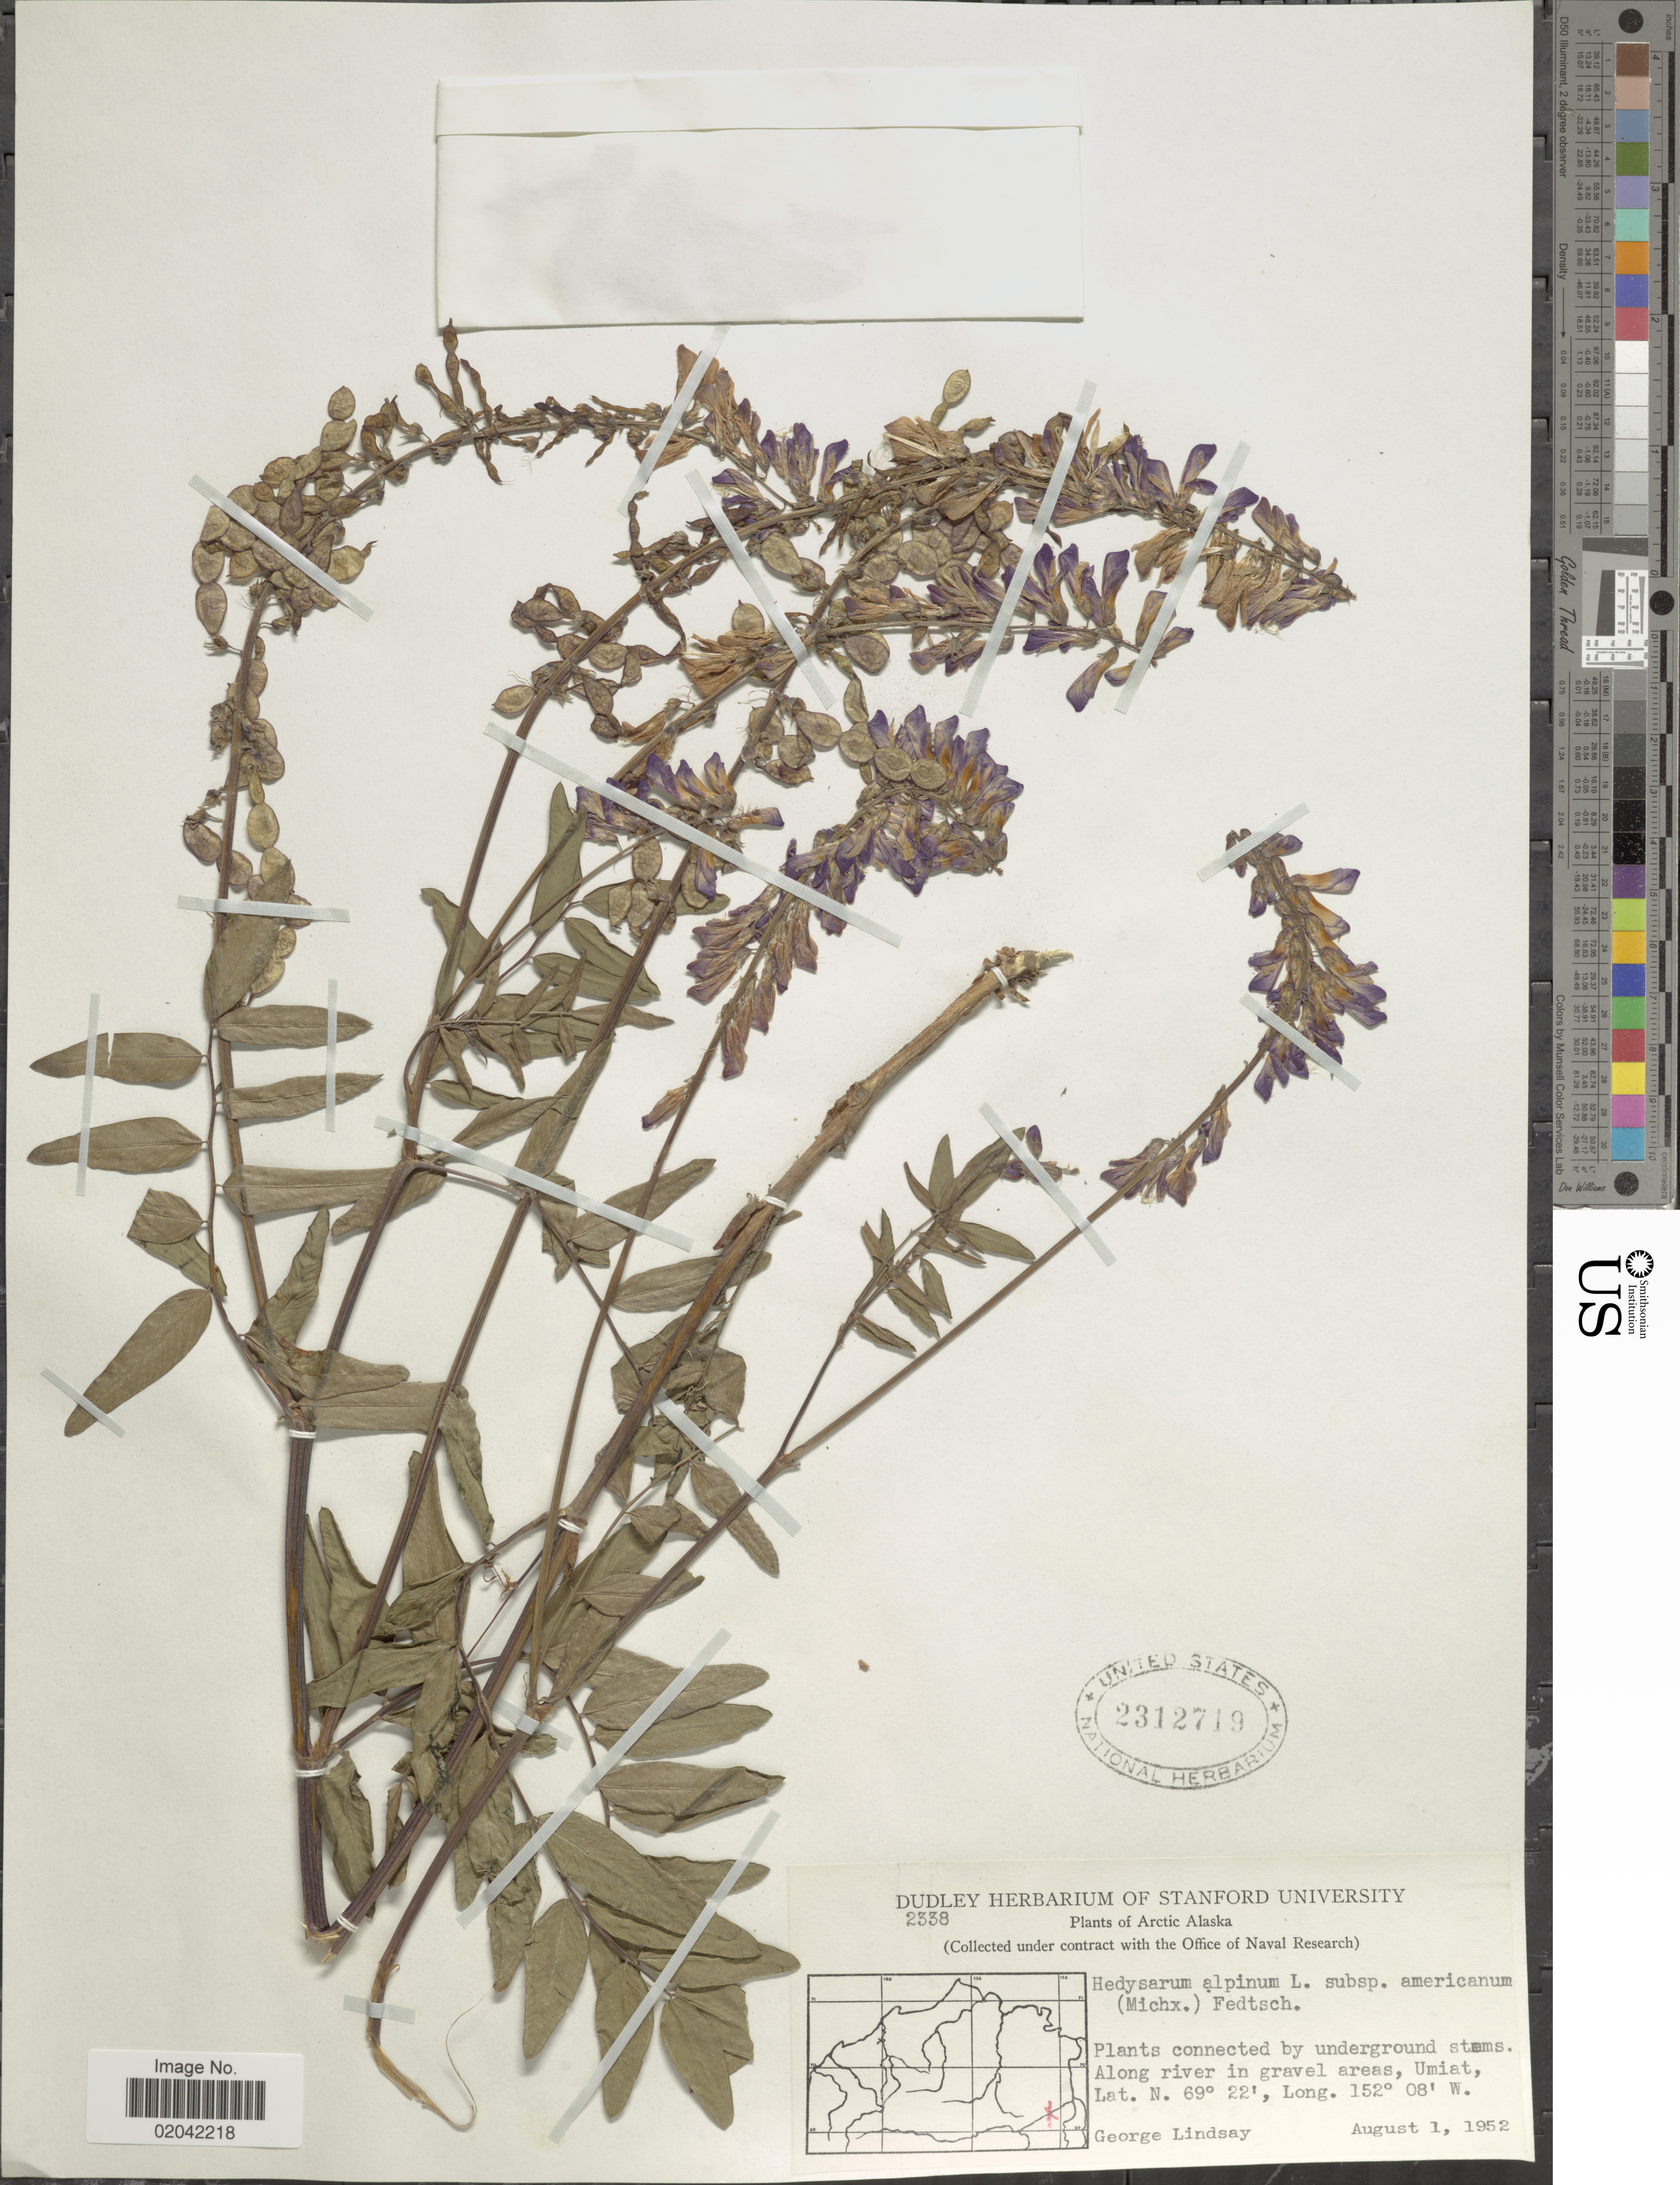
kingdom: Plantae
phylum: Tracheophyta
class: Magnoliopsida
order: Fabales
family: Fabaceae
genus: Hedysarum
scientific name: Hedysarum alpinum var. americanum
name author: Michx. ex Pursh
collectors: G. Lindsay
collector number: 2338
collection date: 1952-08-01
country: United States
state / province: Alaska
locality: Arctic Alaska. Along river in gravel areas, Umiat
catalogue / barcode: US 2312719